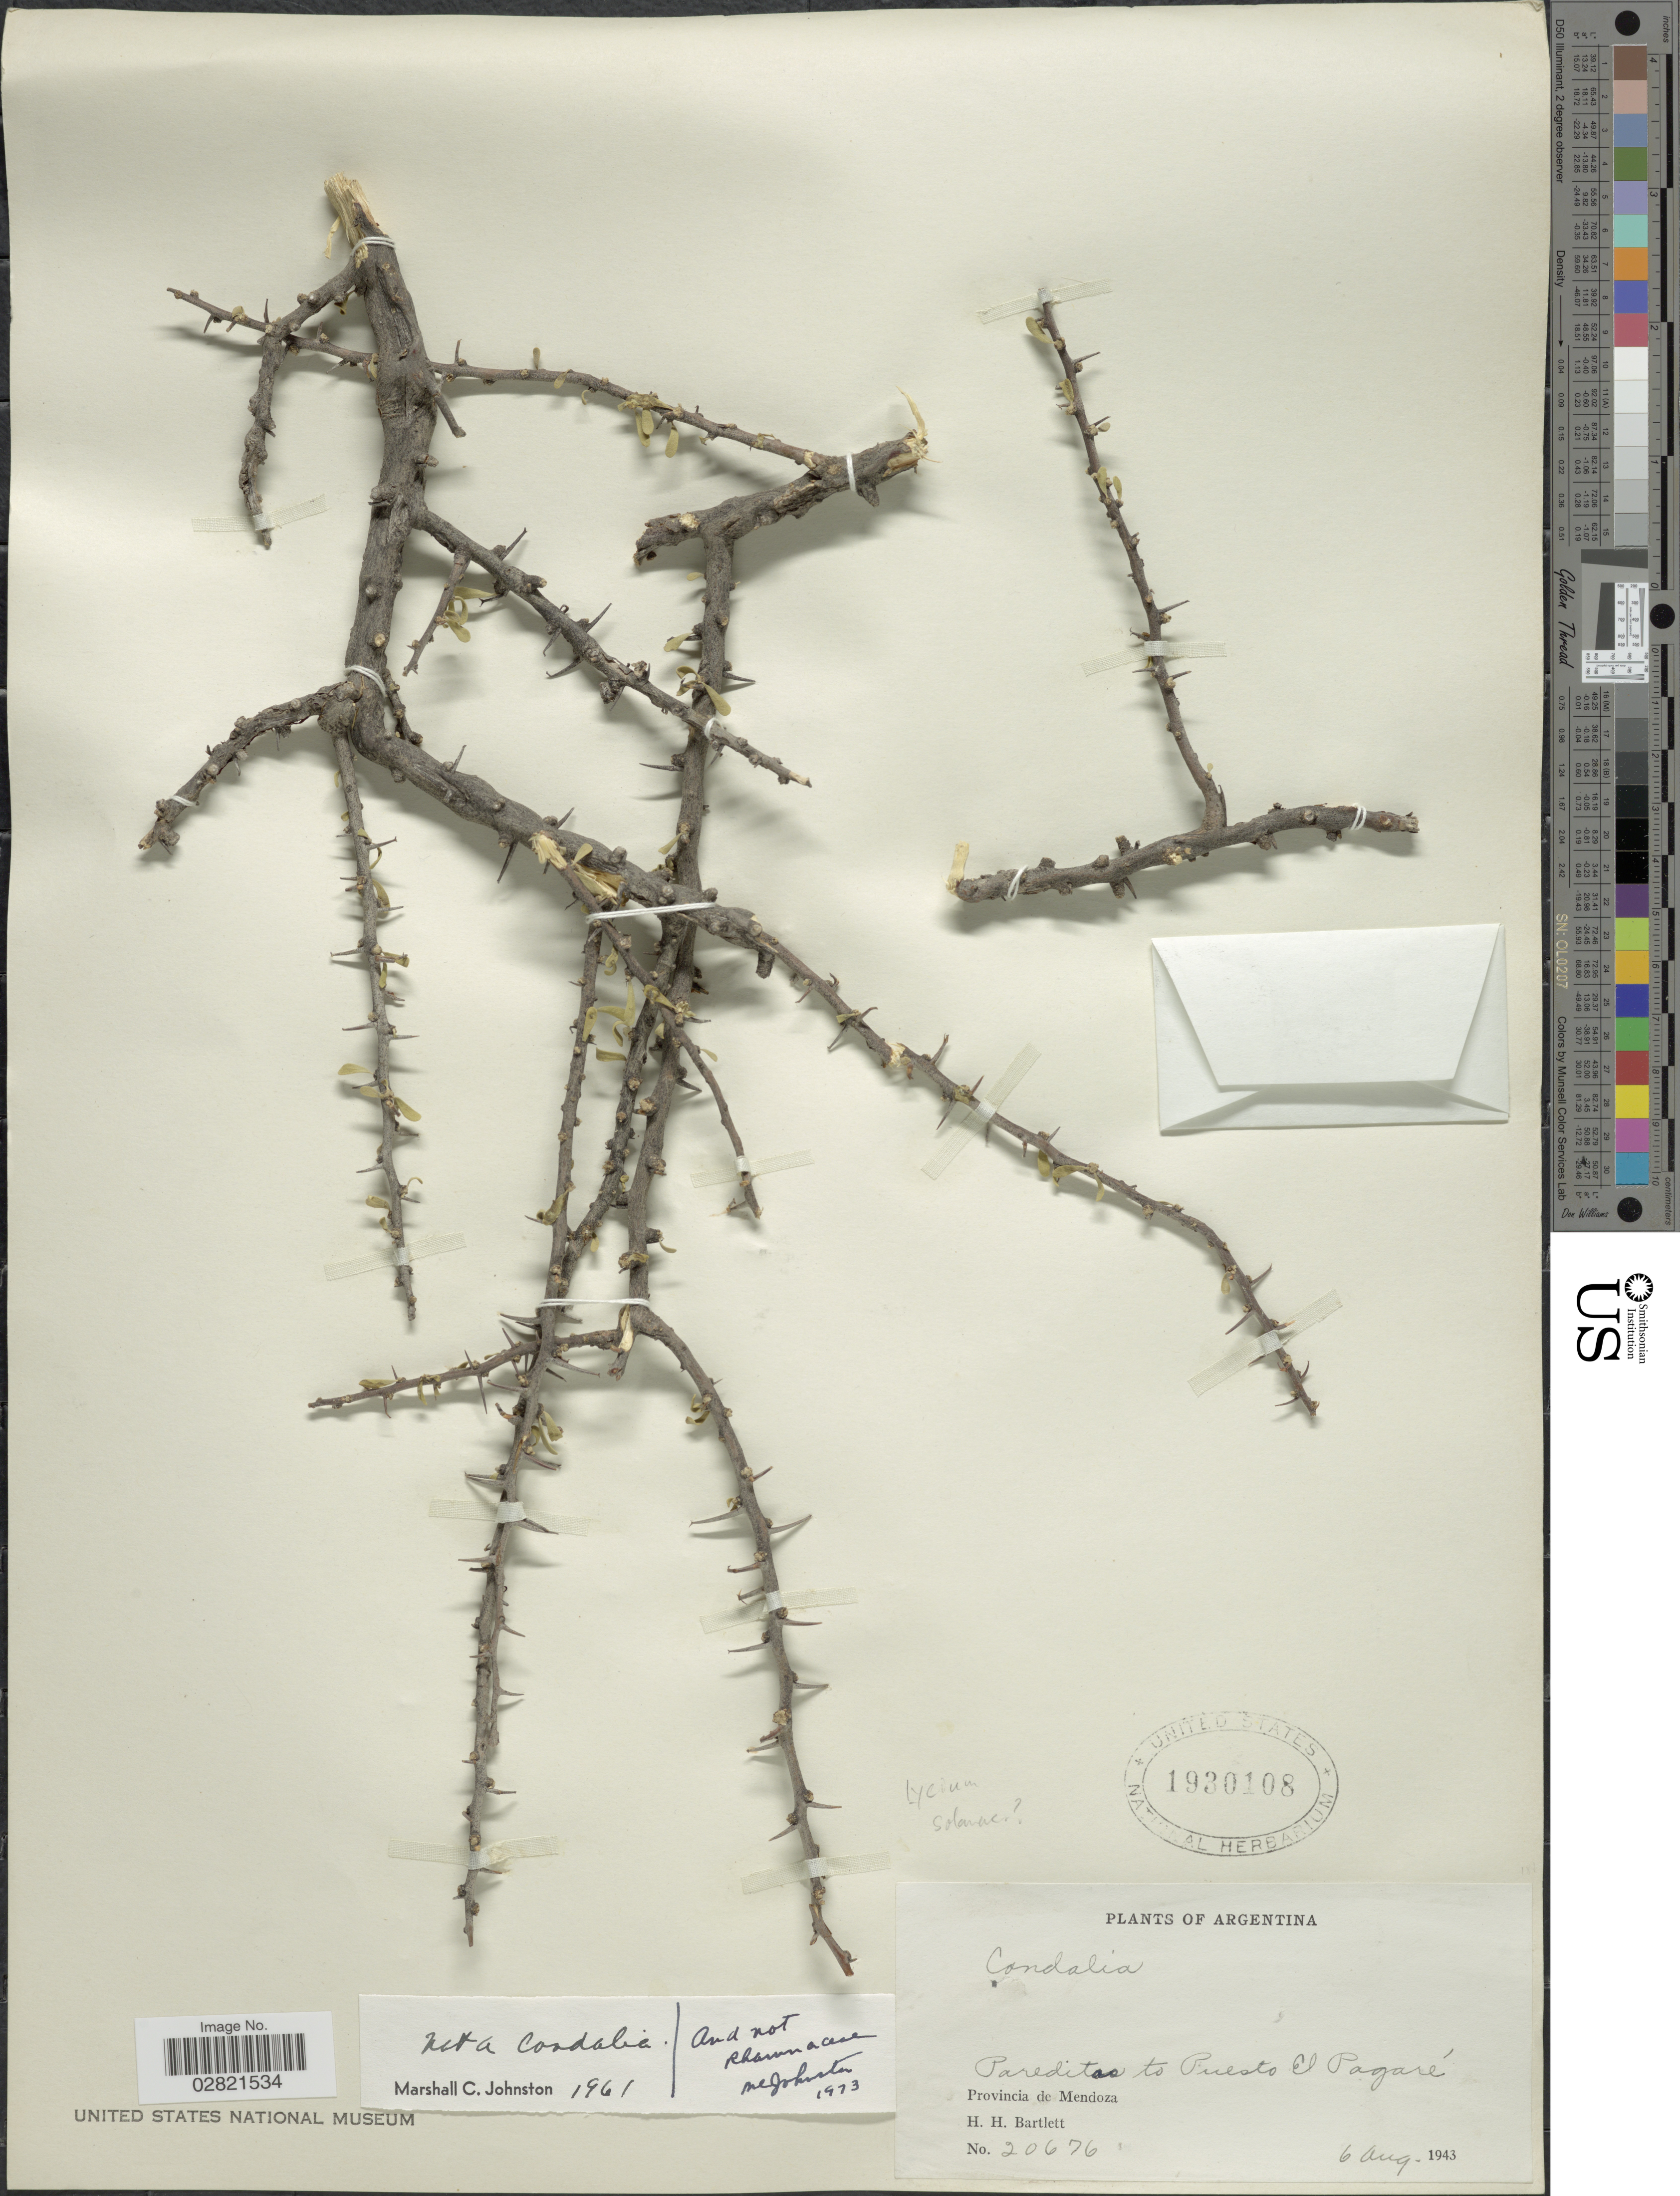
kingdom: Plantae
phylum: Tracheophyta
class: Magnoliopsida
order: Solanales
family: Solanaceae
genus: Lycium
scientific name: Lycium sp.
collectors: H. H. Bartlett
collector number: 20676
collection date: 1943-08-06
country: Argentina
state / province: Mendoza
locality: Pareditas to Puesto El Pagaré. Provincia de Mendoza.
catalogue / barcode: US 1930108